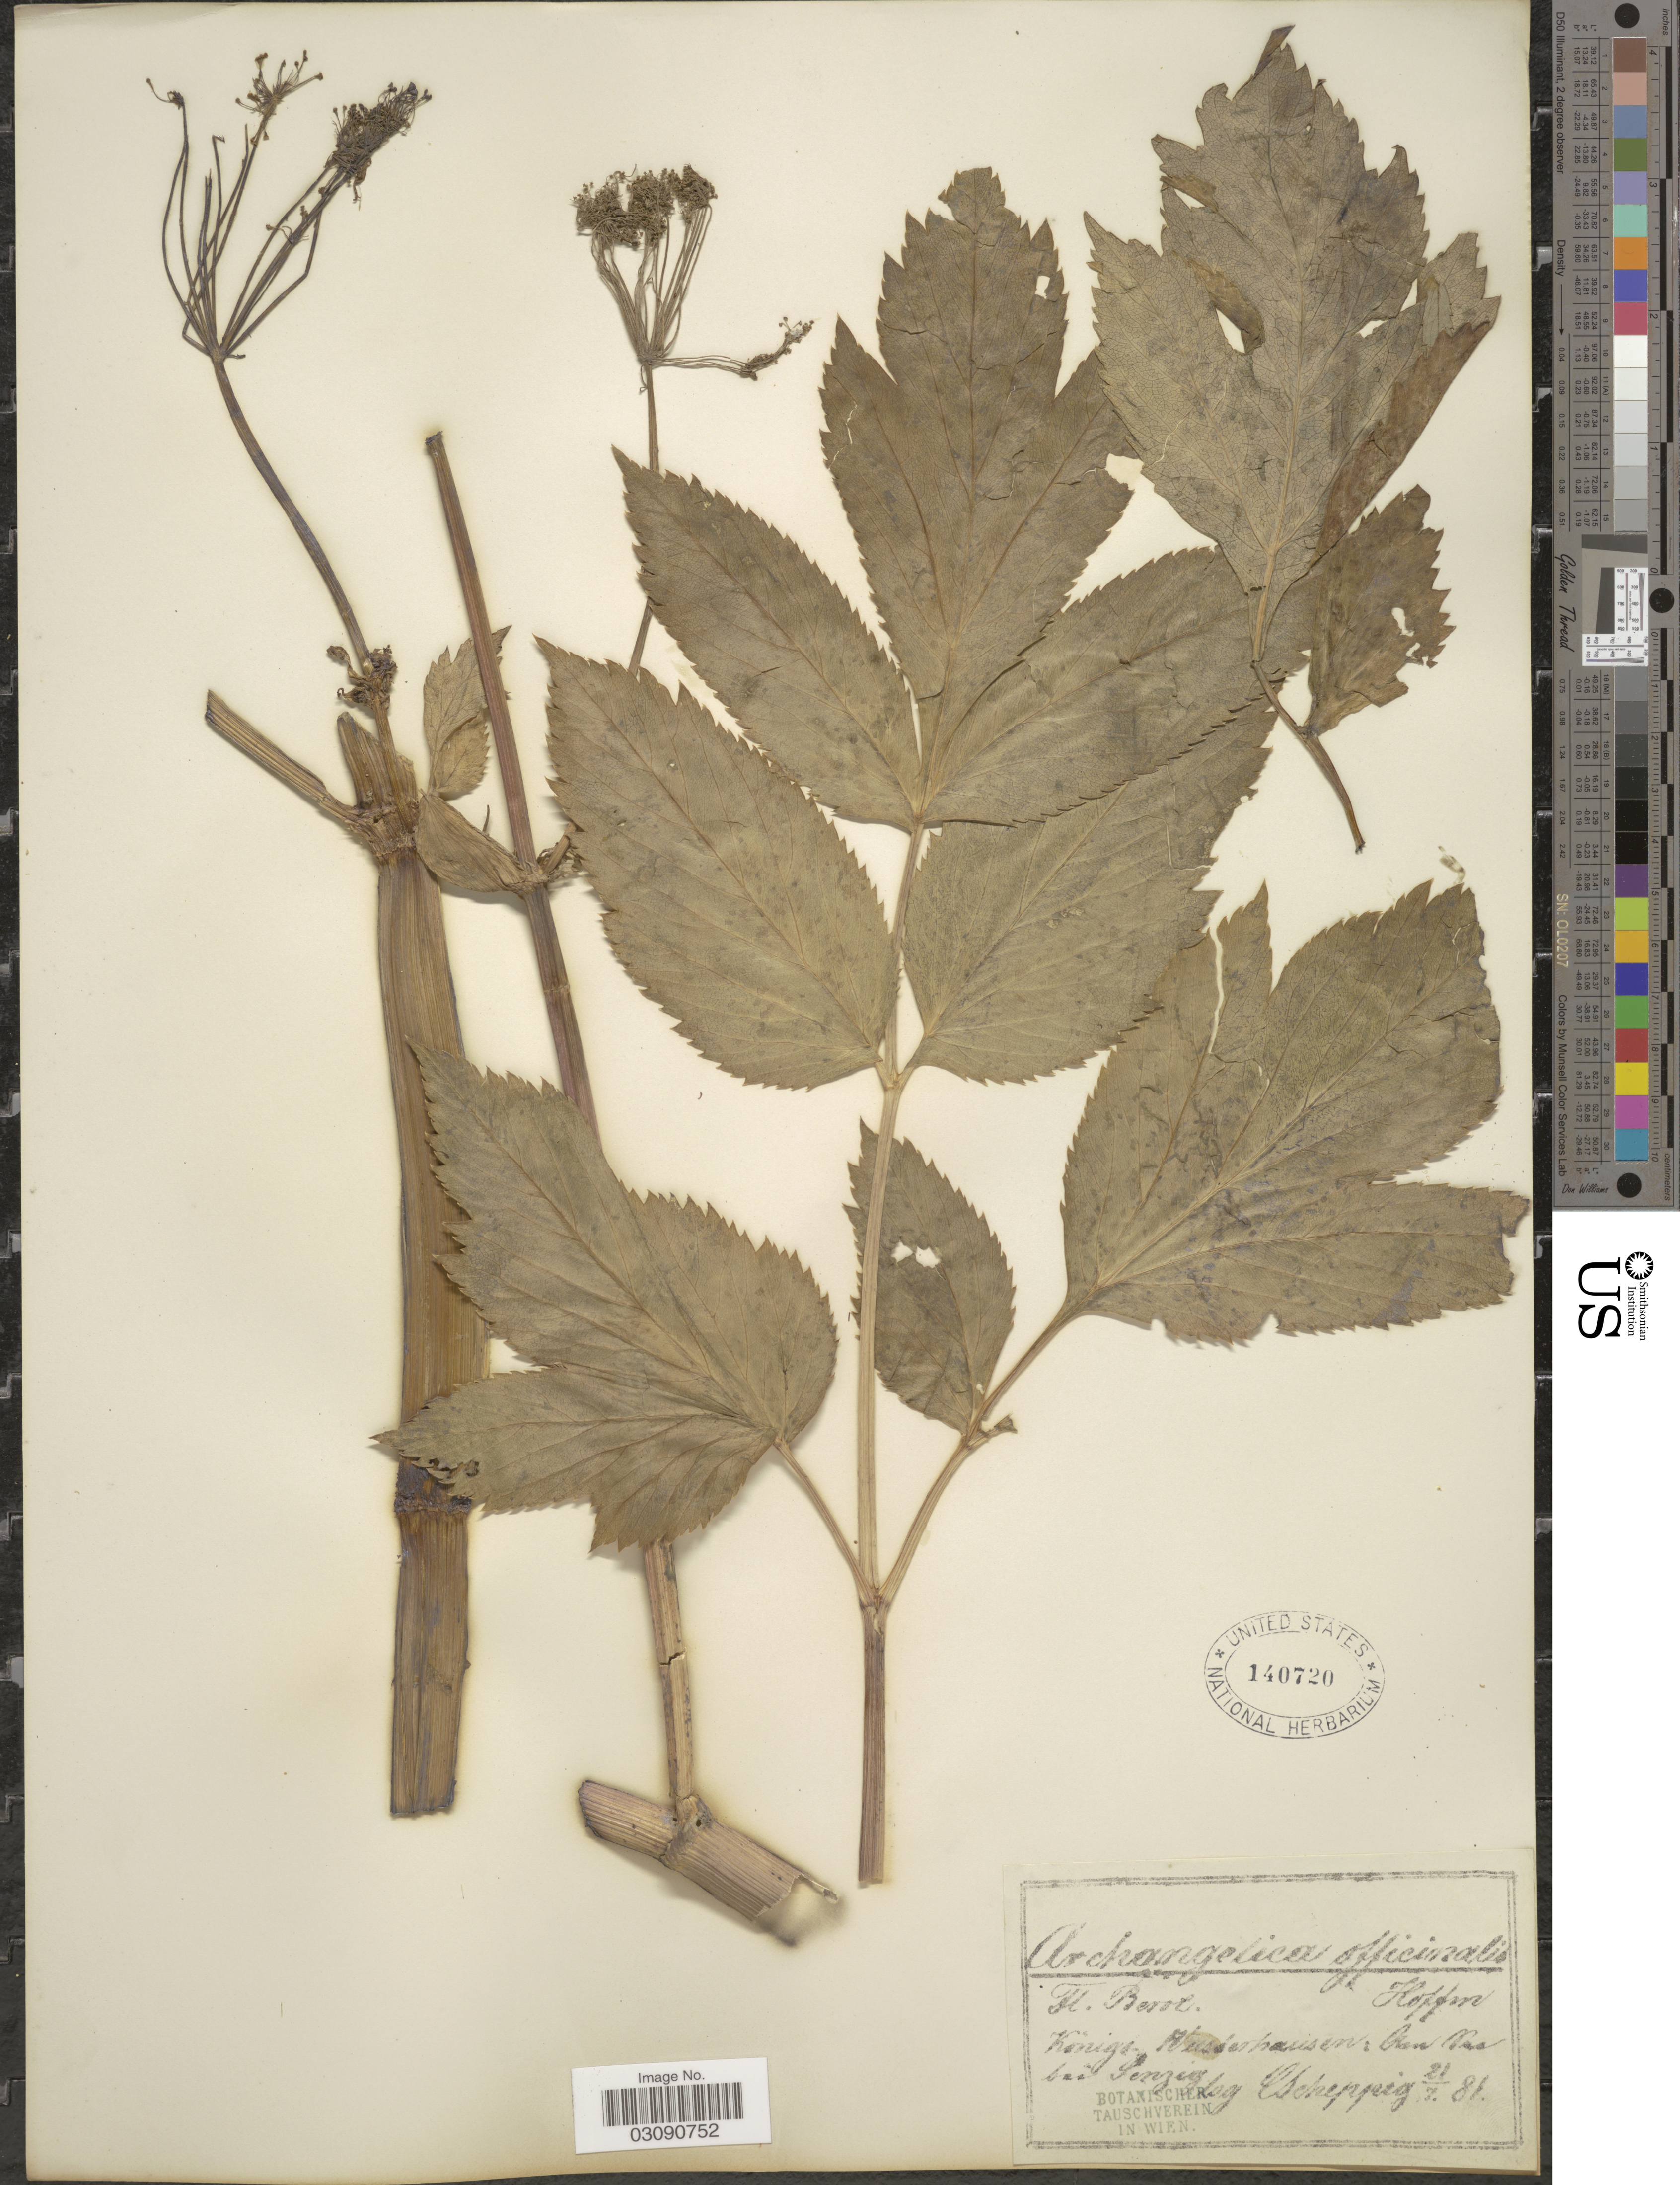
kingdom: Plantae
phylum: Tracheophyta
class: Magnoliopsida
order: Apiales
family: Apiaceae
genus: Angelica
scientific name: Angelica officinalis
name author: Moench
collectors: C. Scheppig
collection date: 1881-07-21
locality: Konigs Husderhausen [interpreted]: Aen [interpreted] Vas [interpreted] bei Penzig [interpreted].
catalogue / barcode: US 140720